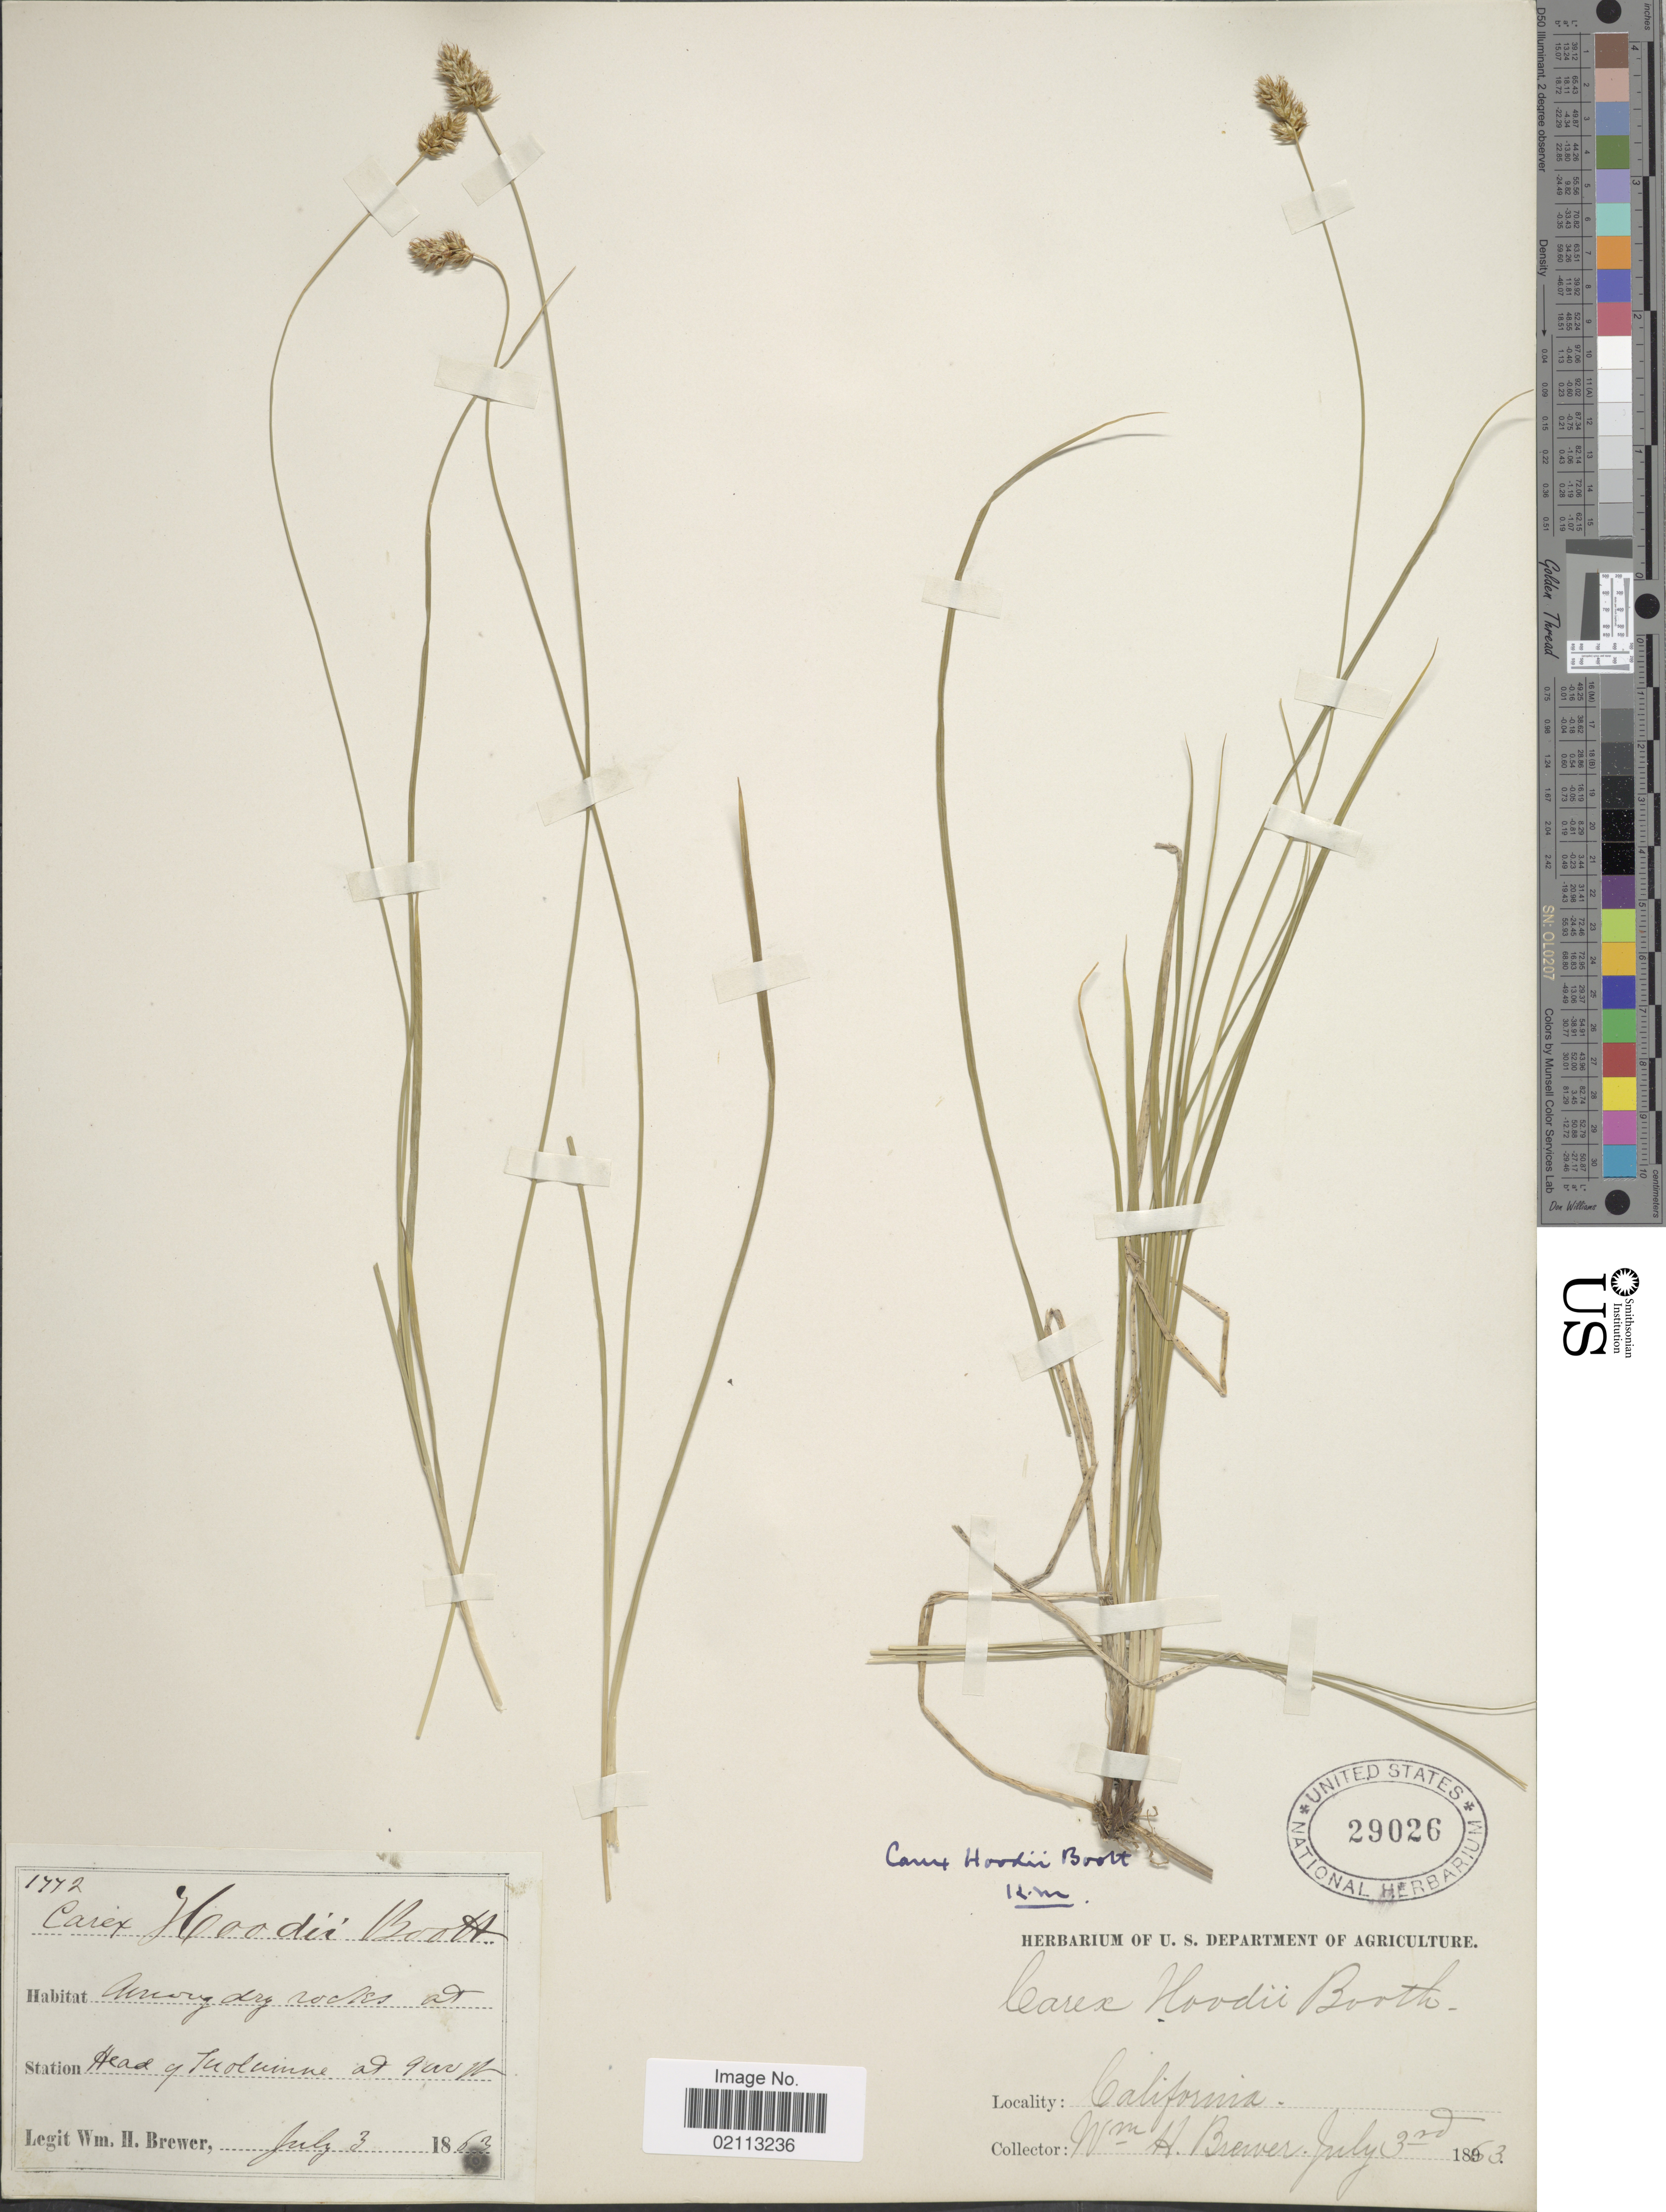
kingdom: Plantae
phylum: Tracheophyta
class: Liliopsida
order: Poales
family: Cyperaceae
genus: Carex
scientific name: Carex hoodii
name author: Boott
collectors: W. H. Brewer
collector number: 1772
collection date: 1863-07-03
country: United States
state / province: California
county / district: Tuolumne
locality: Head of Tuolumne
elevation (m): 2743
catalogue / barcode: US 29026